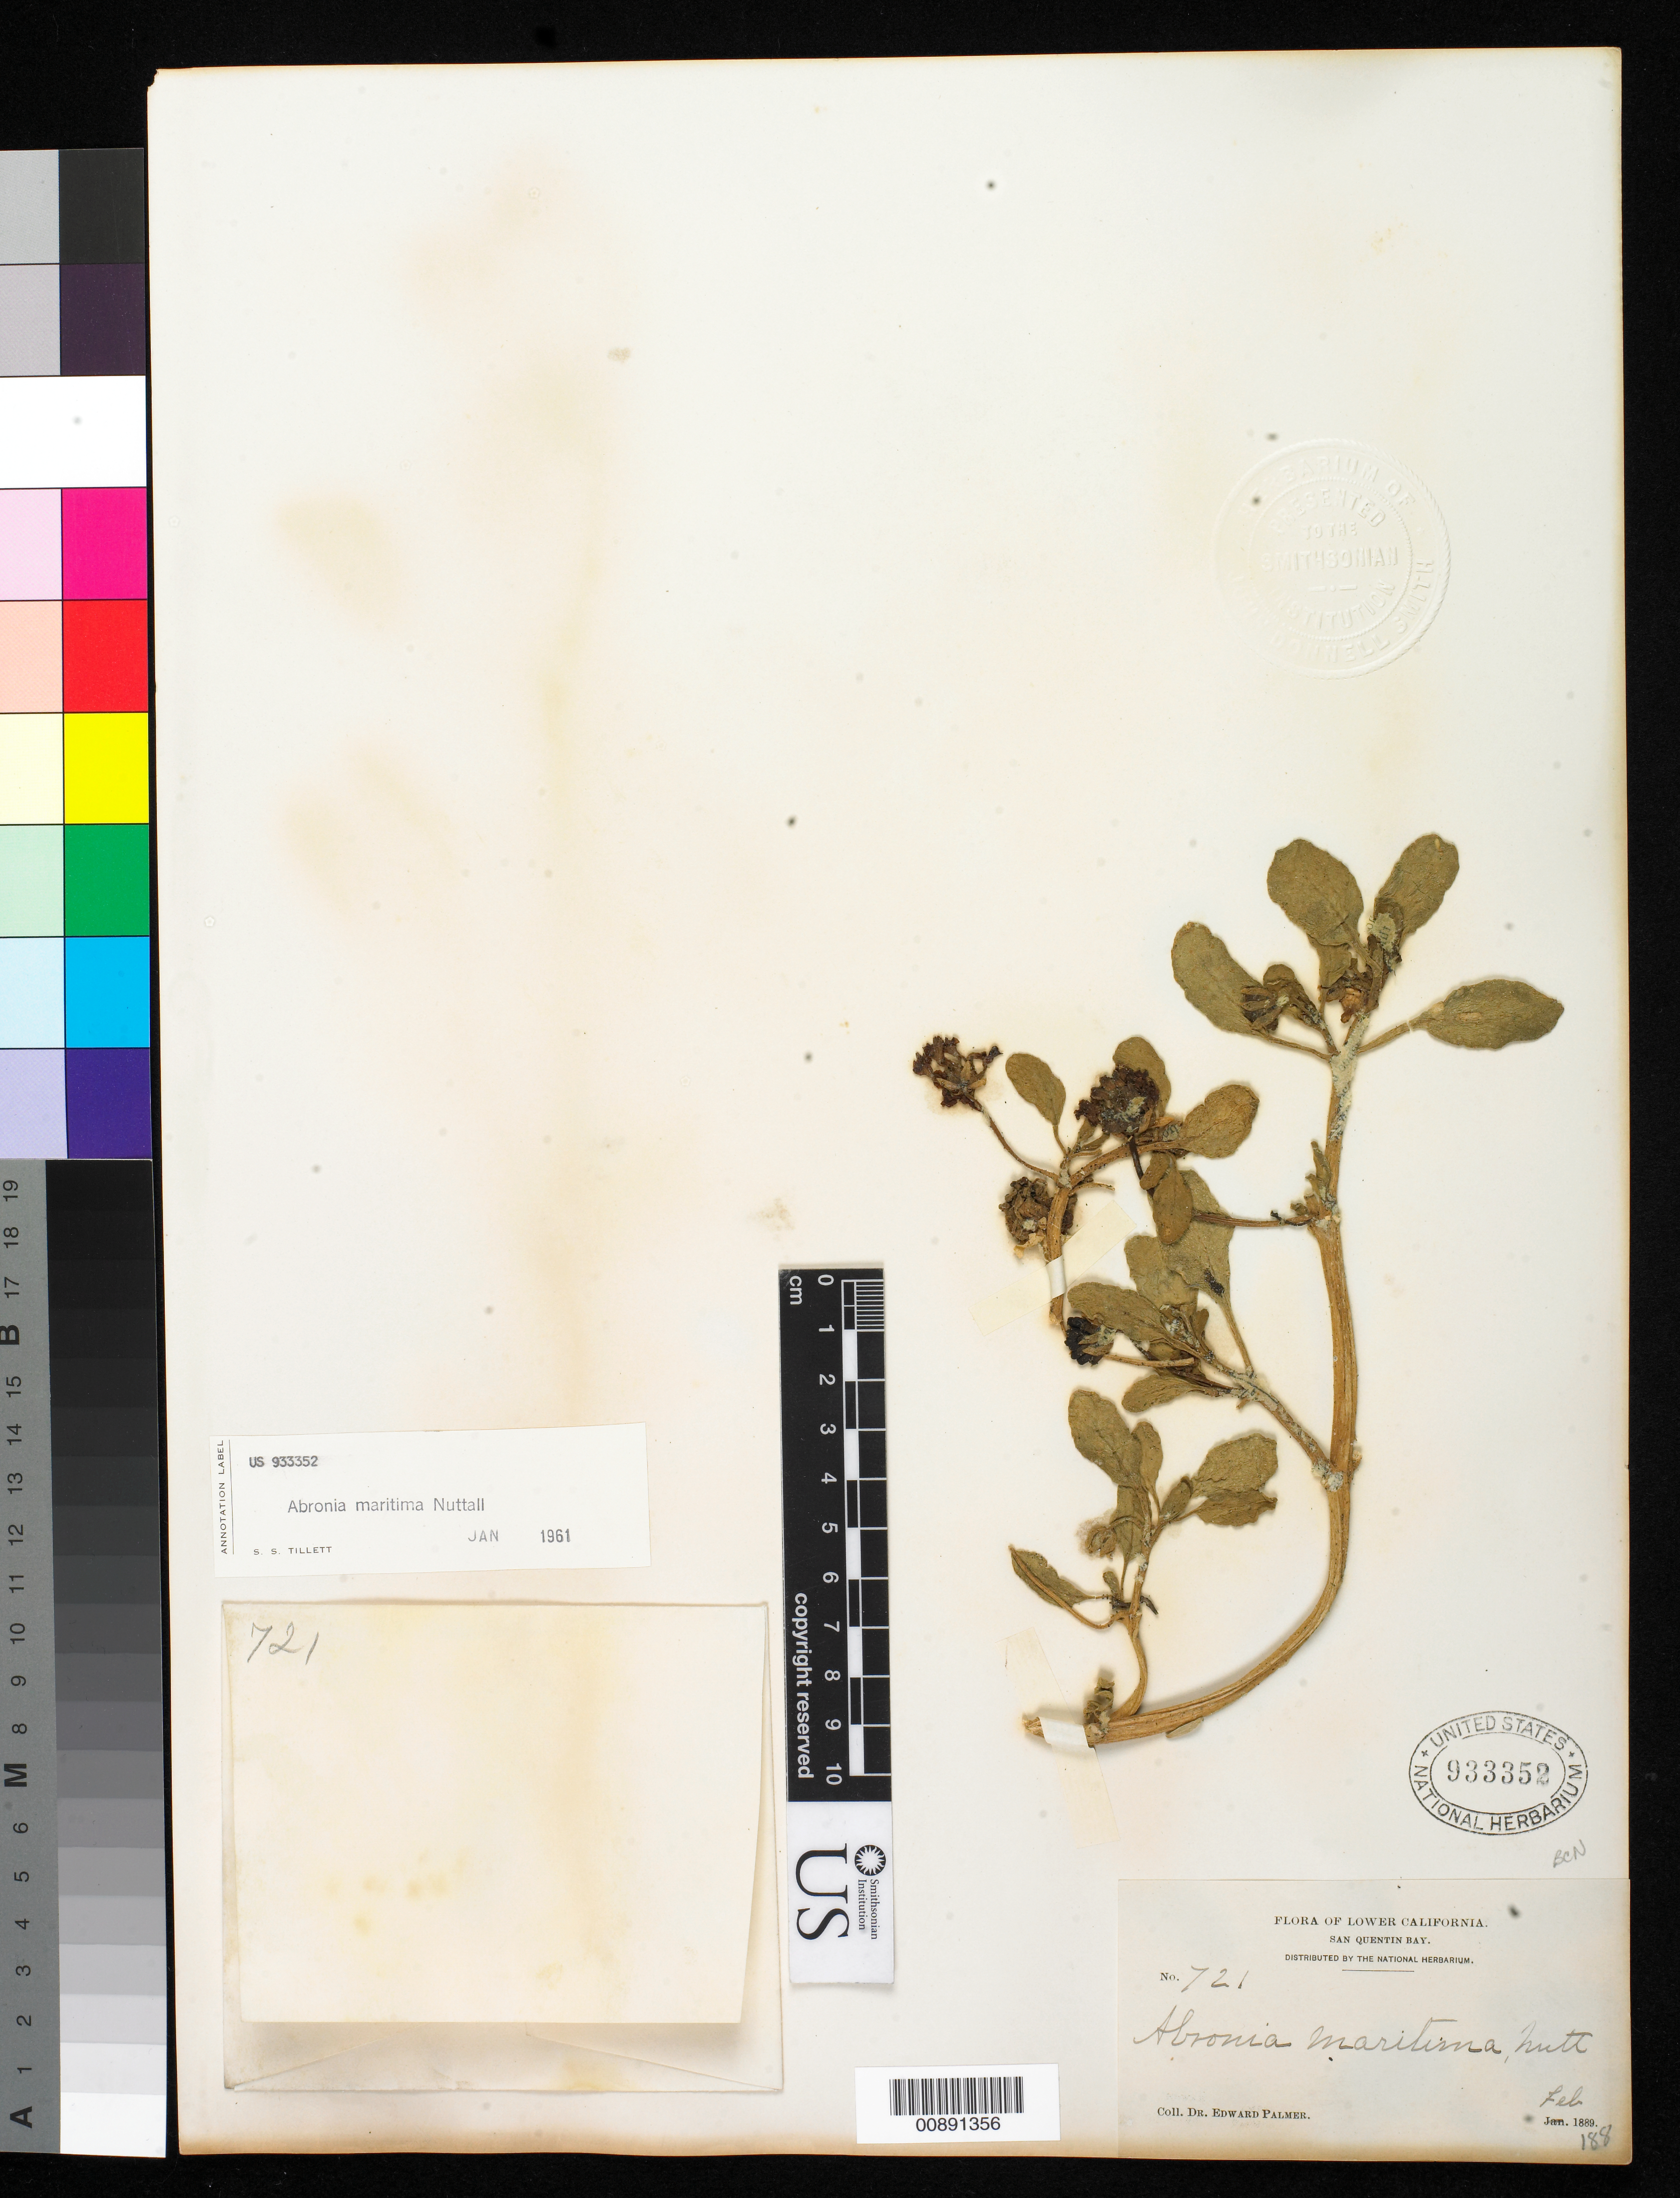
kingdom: Plantae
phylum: Tracheophyta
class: Magnoliopsida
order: Caryophyllales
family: Nyctaginaceae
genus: Abronia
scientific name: Abronia maritima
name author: Nutt. ex S. Watson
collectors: E. Palmer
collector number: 721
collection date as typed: Feb 1889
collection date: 1889-02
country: Mexico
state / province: Baja California Norte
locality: San Quentin Bay, Baja California.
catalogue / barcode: US 933352